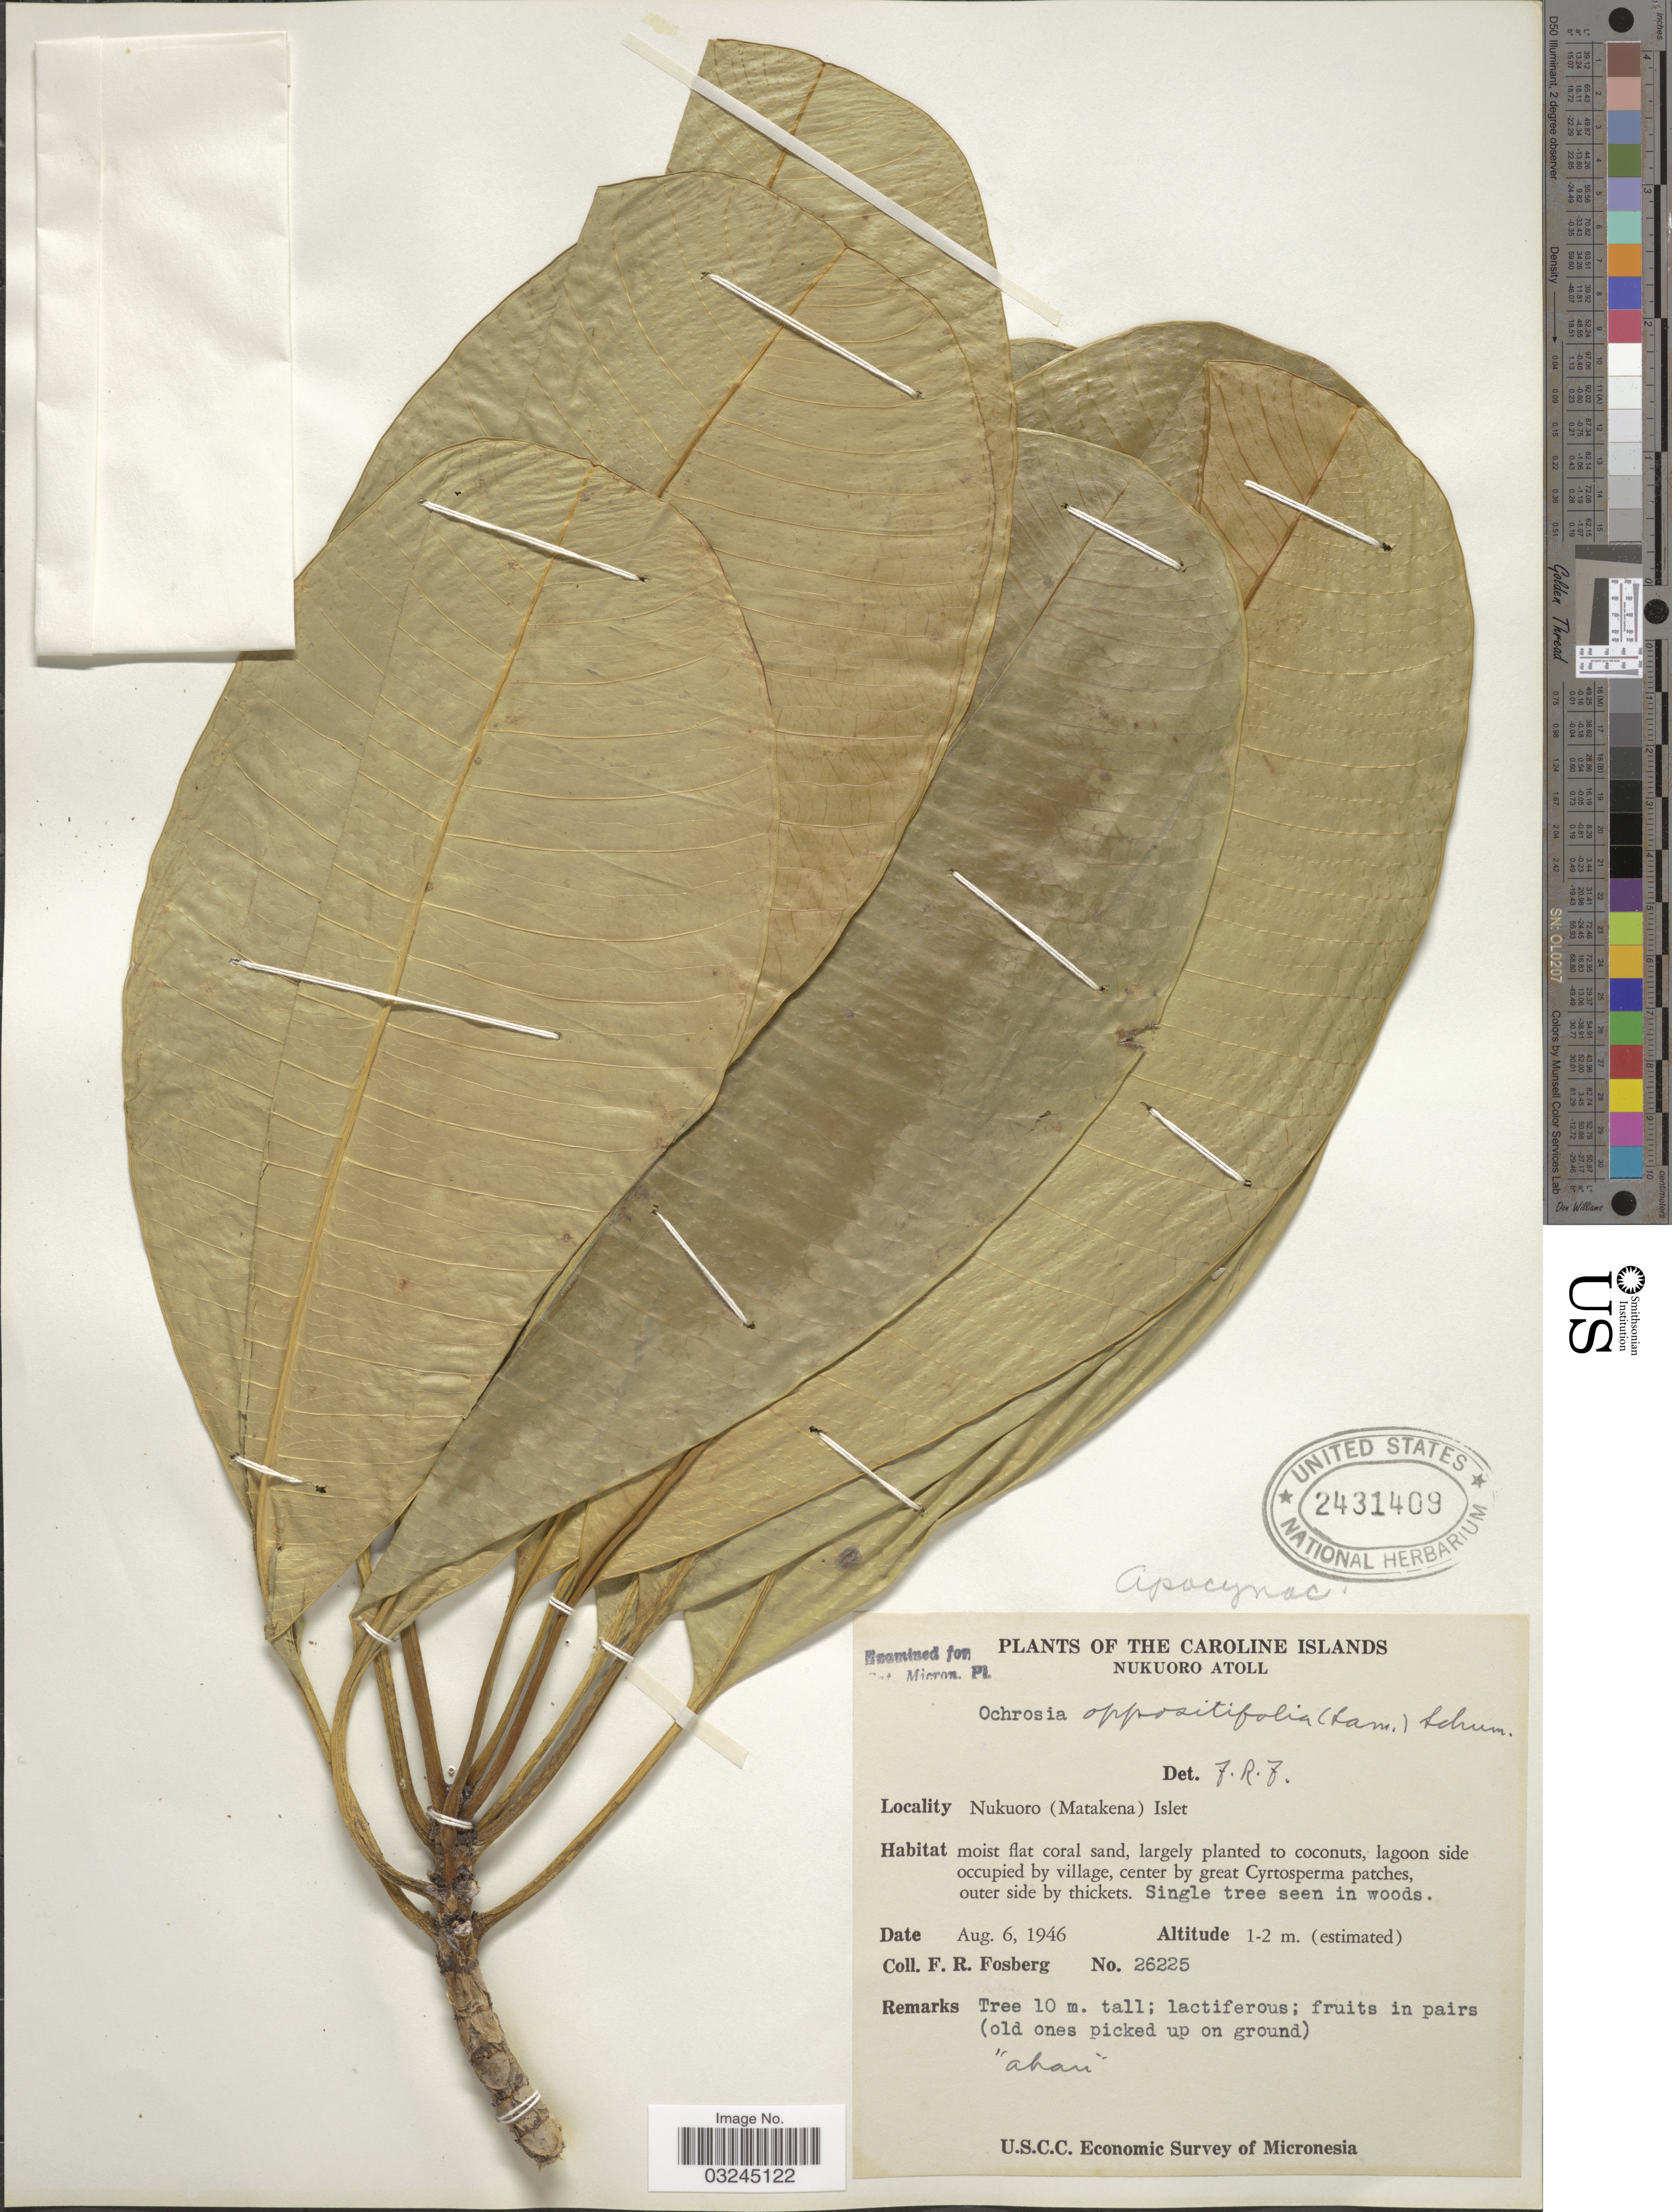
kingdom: Plantae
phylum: Tracheophyta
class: Magnoliopsida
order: Gentianales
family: Apocynaceae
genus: Ochrosia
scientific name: Ochrosia oppositifolia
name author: (Lam.) K. Schum.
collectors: F. R. Fosberg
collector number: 26225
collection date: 1946-08-06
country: Micronesia, Federated States of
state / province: Pohnpei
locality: The Caroline Islands. Nukuoro Atoll. Nukuoro (Matakena) Islet.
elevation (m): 1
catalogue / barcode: US 2431409